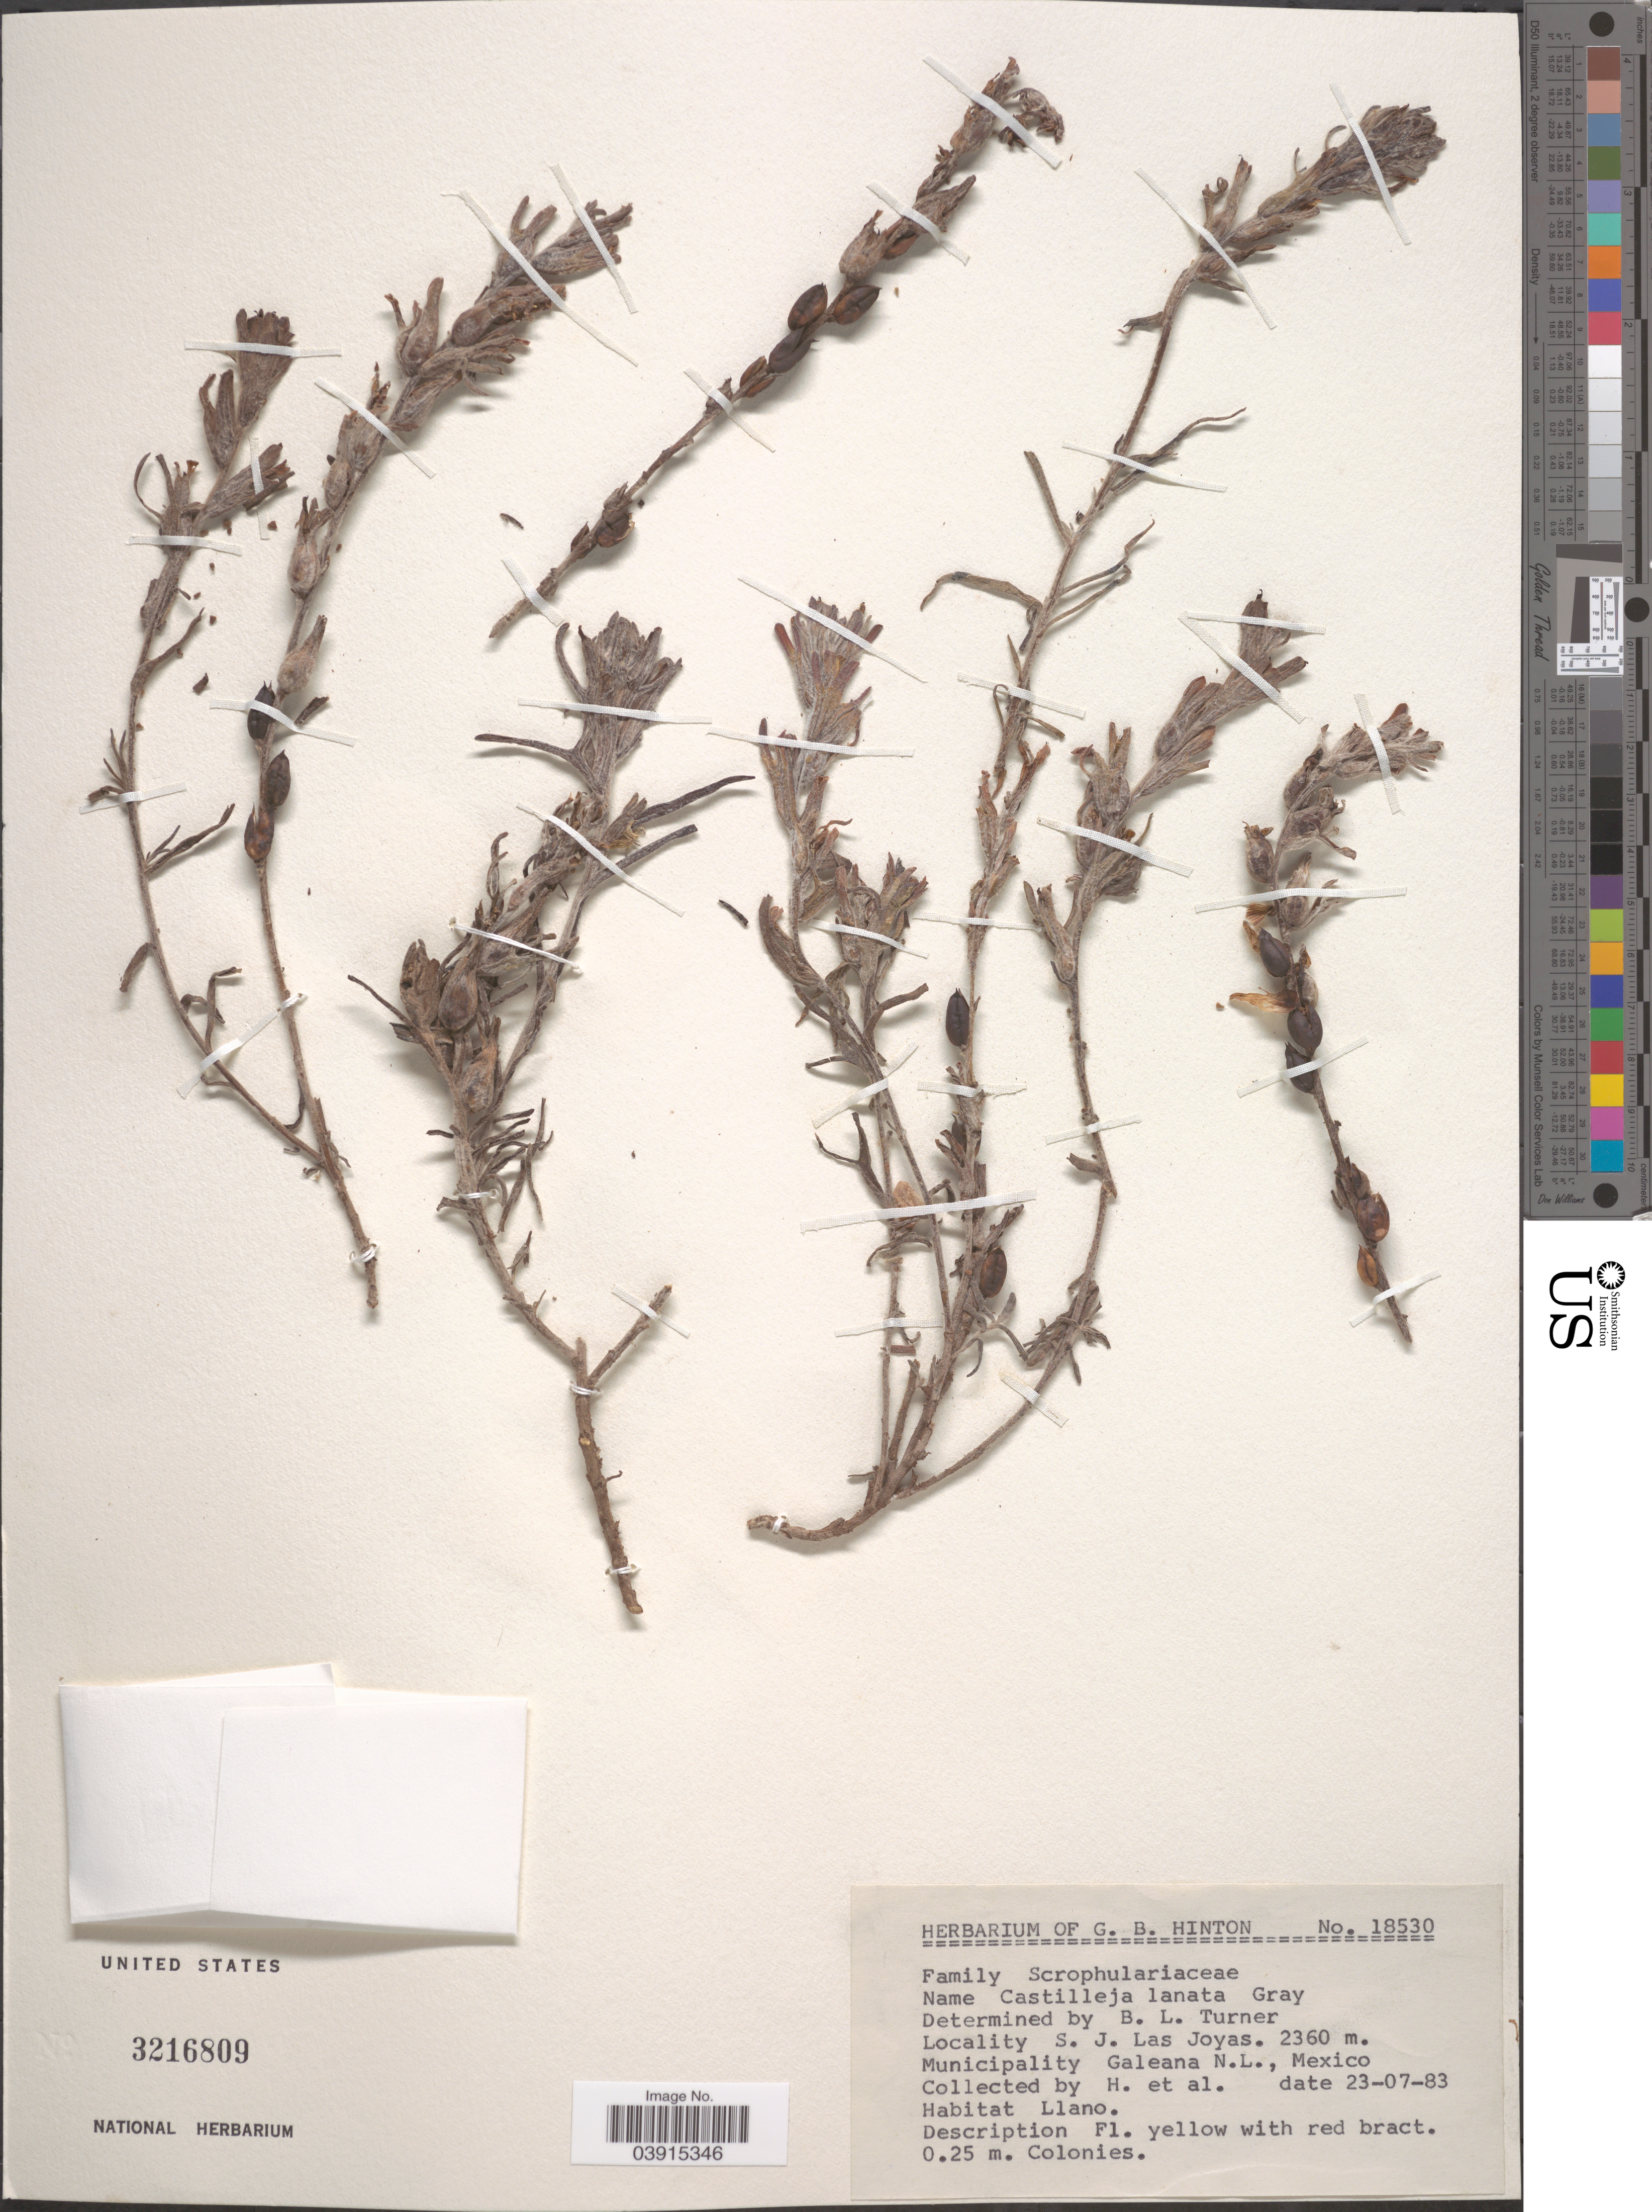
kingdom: Plantae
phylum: Tracheophyta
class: Magnoliopsida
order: Lamiales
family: Orobanchaceae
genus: Castilleja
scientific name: Castilleja lanata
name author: A. Gray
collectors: G. B. Hinton & et al.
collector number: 18530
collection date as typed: Transcribed d/m/y: 23/7/83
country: Mexico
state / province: Nuevo León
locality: S. J. Las Joyas. Municipality Galeana.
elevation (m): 2360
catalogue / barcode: US 3216809